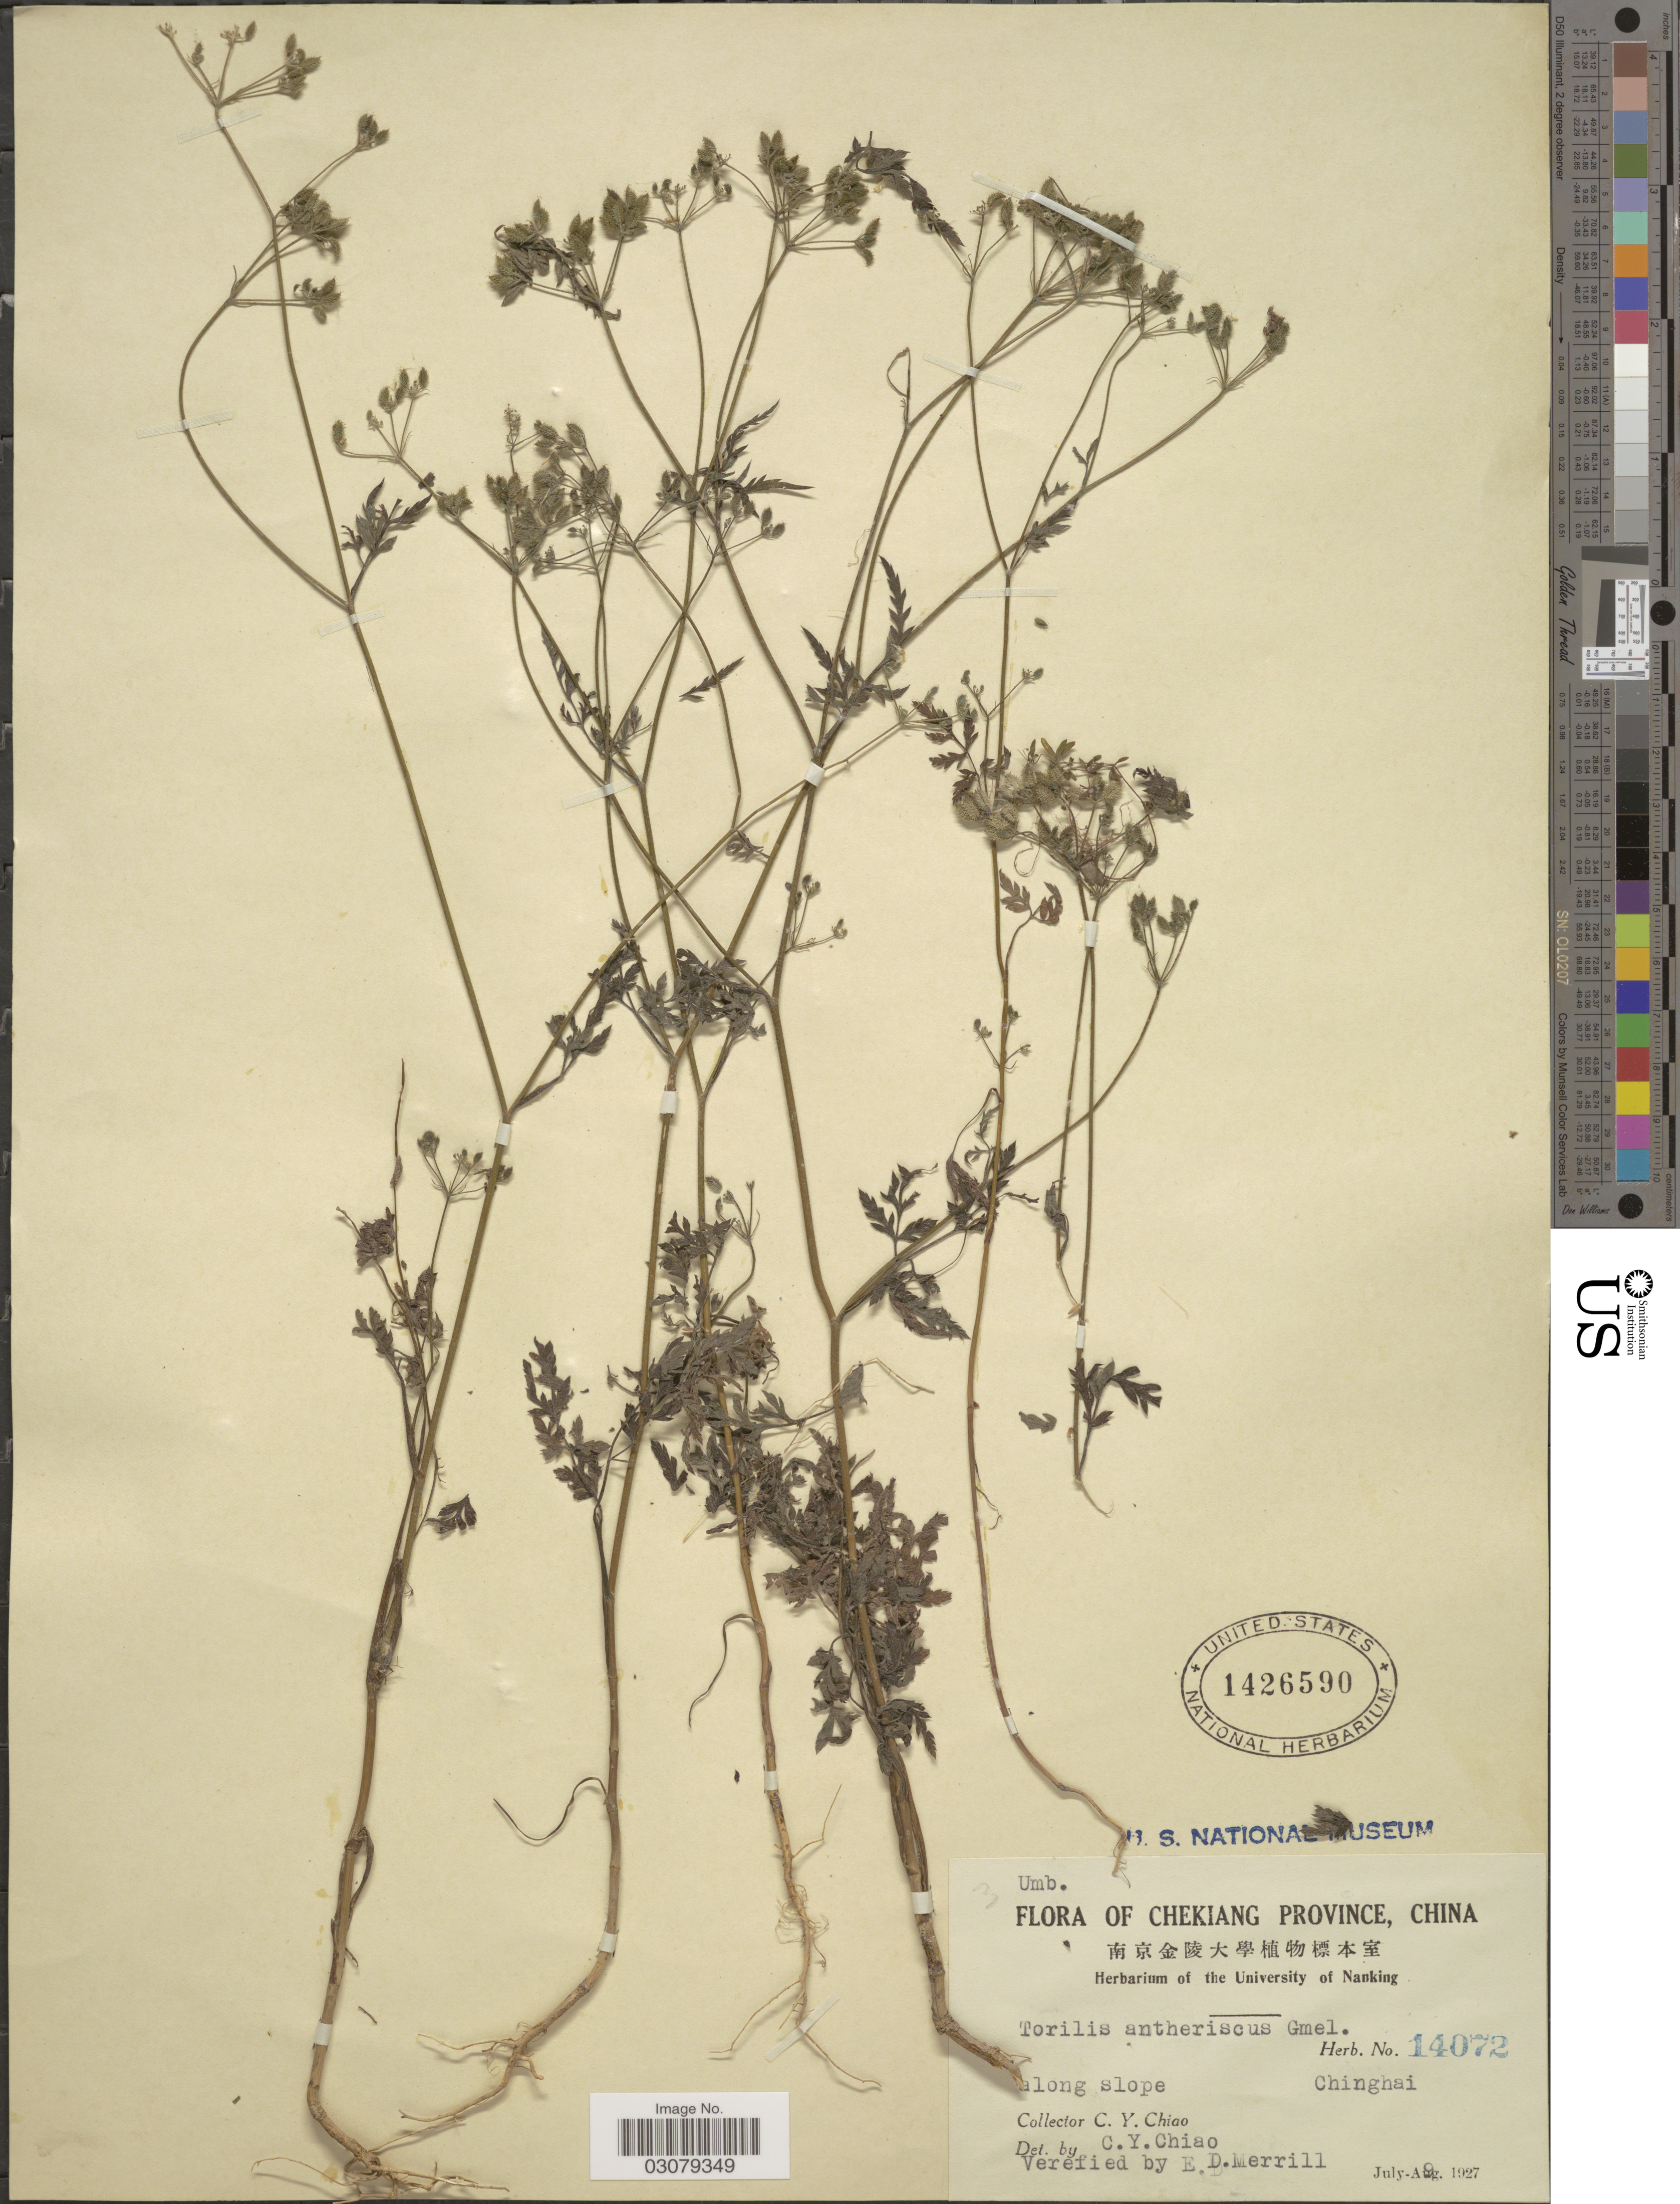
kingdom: Plantae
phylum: Tracheophyta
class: Magnoliopsida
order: Apiales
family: Apiaceae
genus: Torilis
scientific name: Torilis japonica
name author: (Houtt.) DC.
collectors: C. Y. Chiao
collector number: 14072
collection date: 1927-07-09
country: China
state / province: Zhejiang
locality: Chekiang Province. Chinghai.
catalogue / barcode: US 1426590